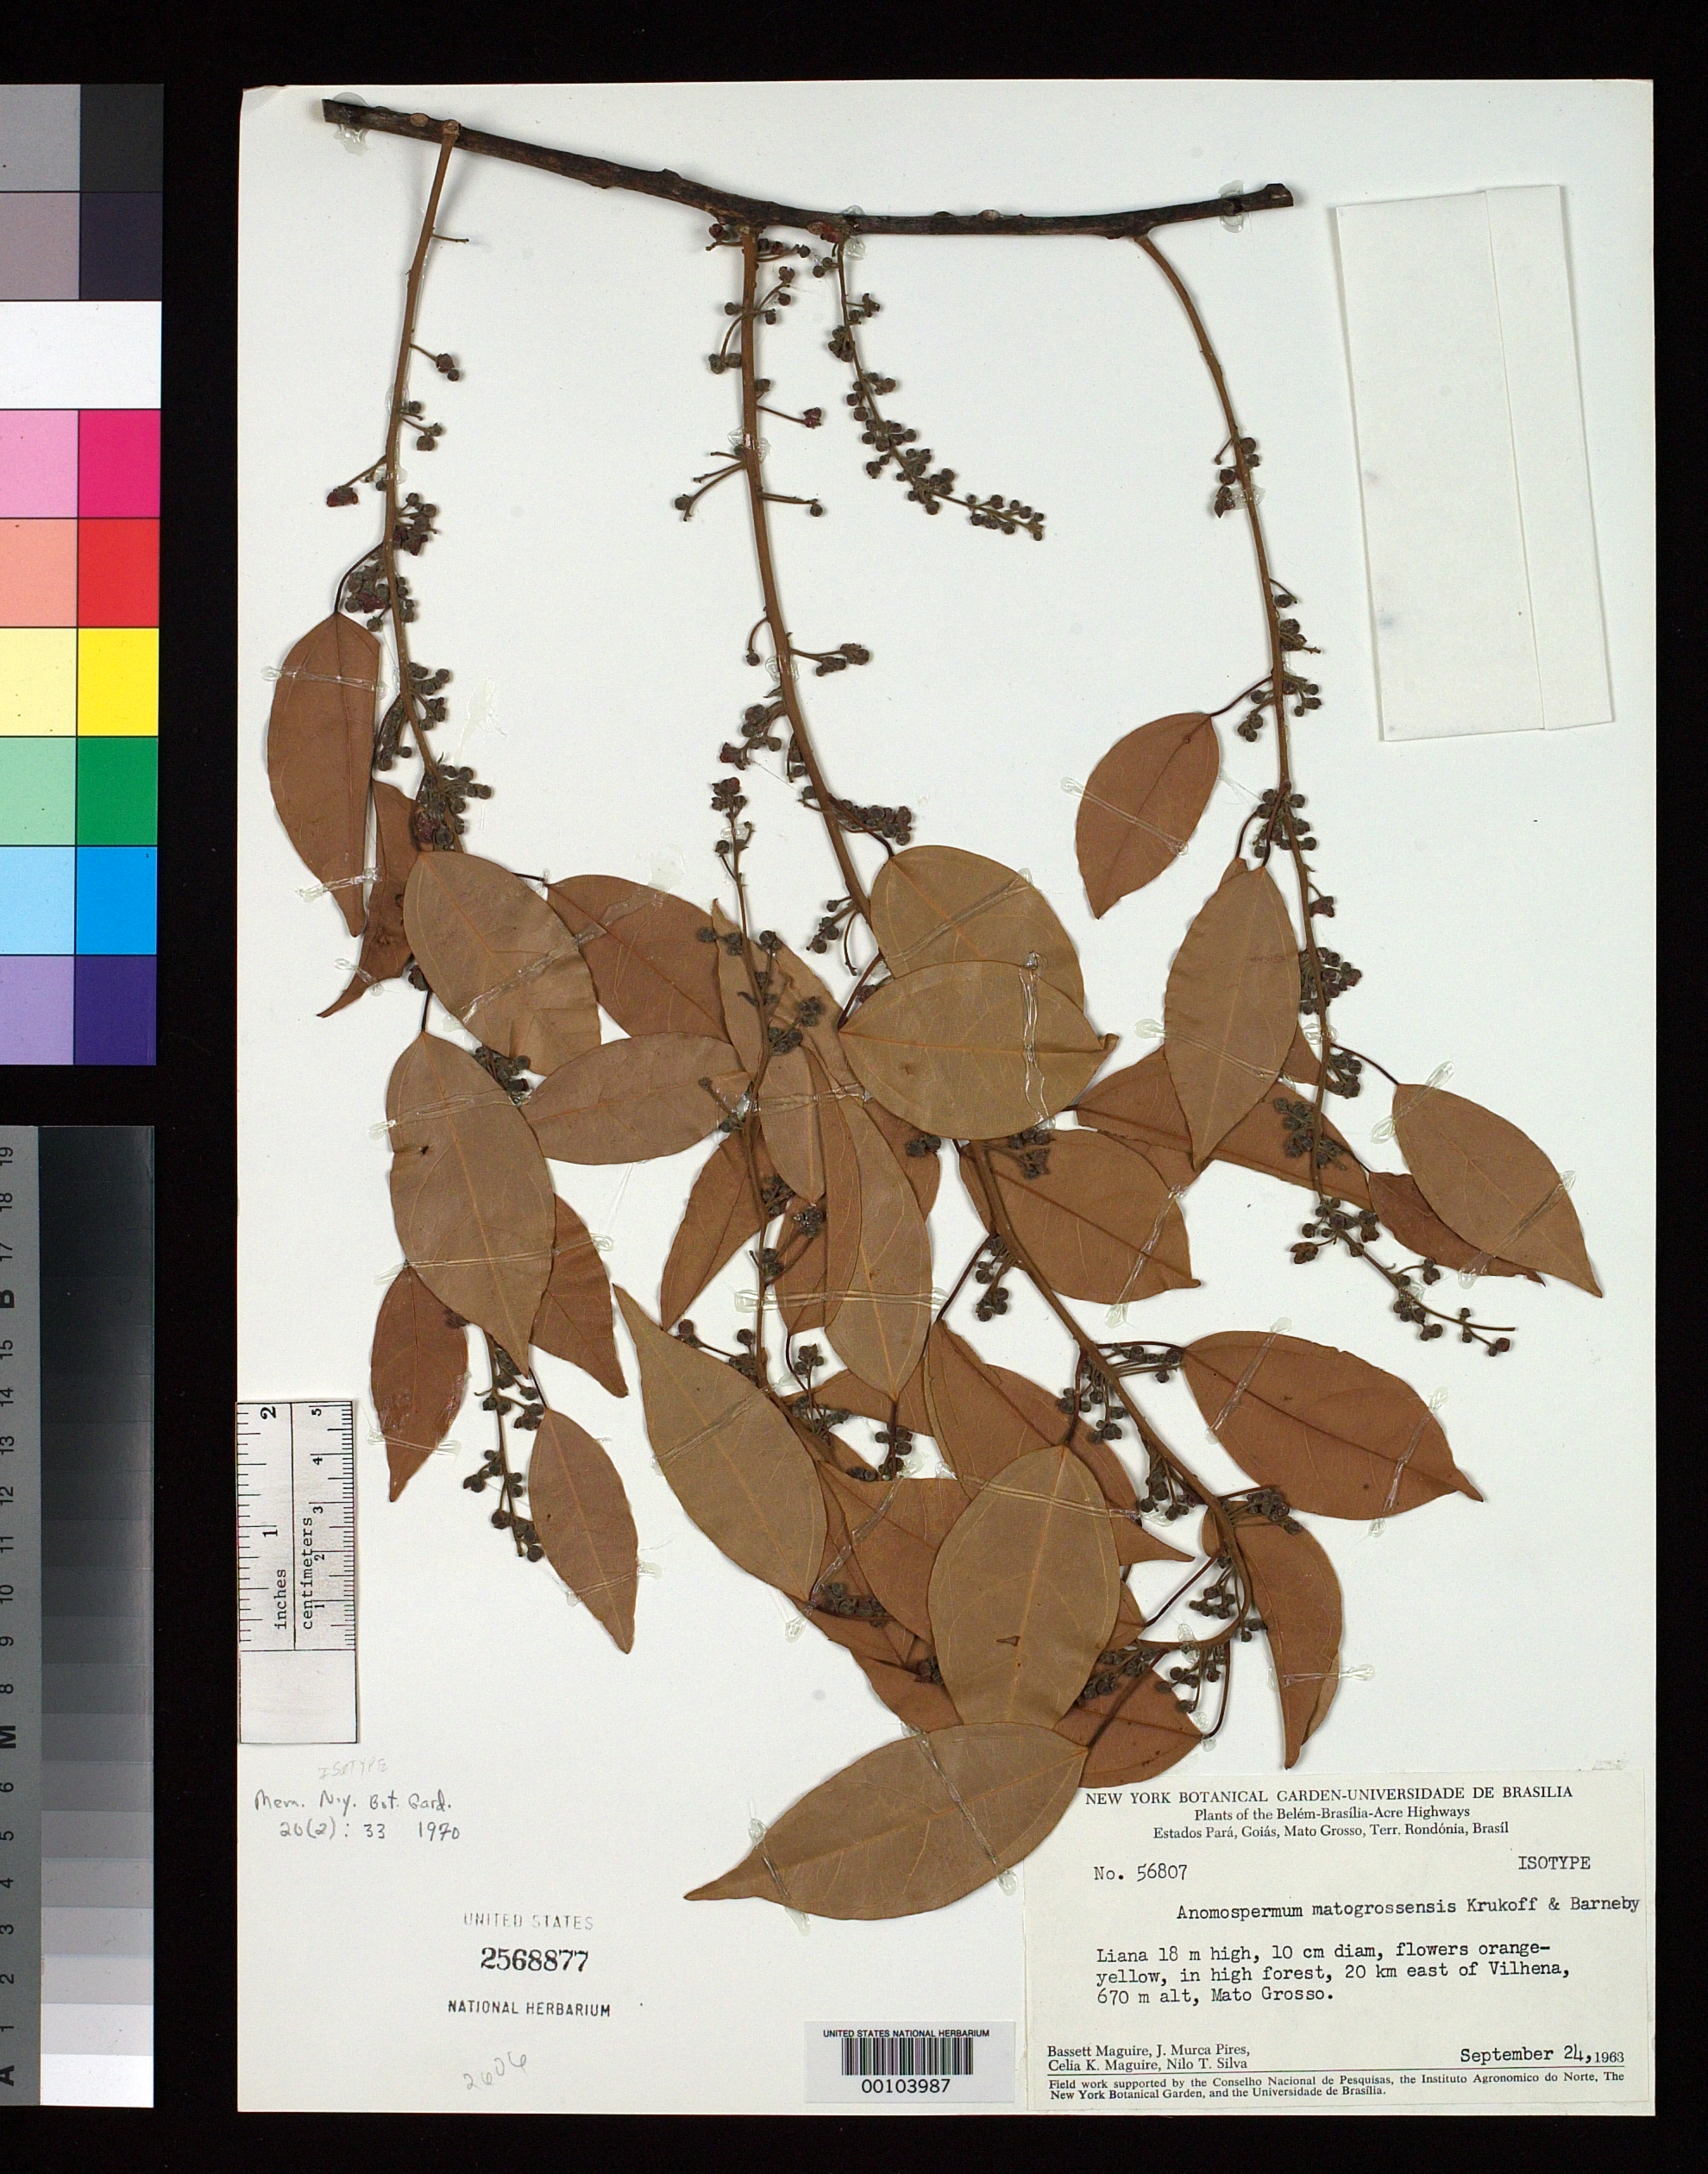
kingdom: Plantae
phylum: Tracheophyta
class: Magnoliopsida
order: Ranunculales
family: Menispermaceae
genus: Anomospermum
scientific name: Anomospermum matogrossensis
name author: Krukoff & Barneby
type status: Isotype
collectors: B. Maguire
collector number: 56807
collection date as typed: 24 Sep 1963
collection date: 1963-09-24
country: Brazil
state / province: Mato Grosso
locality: Vilhena.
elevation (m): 670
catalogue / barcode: US 2568877